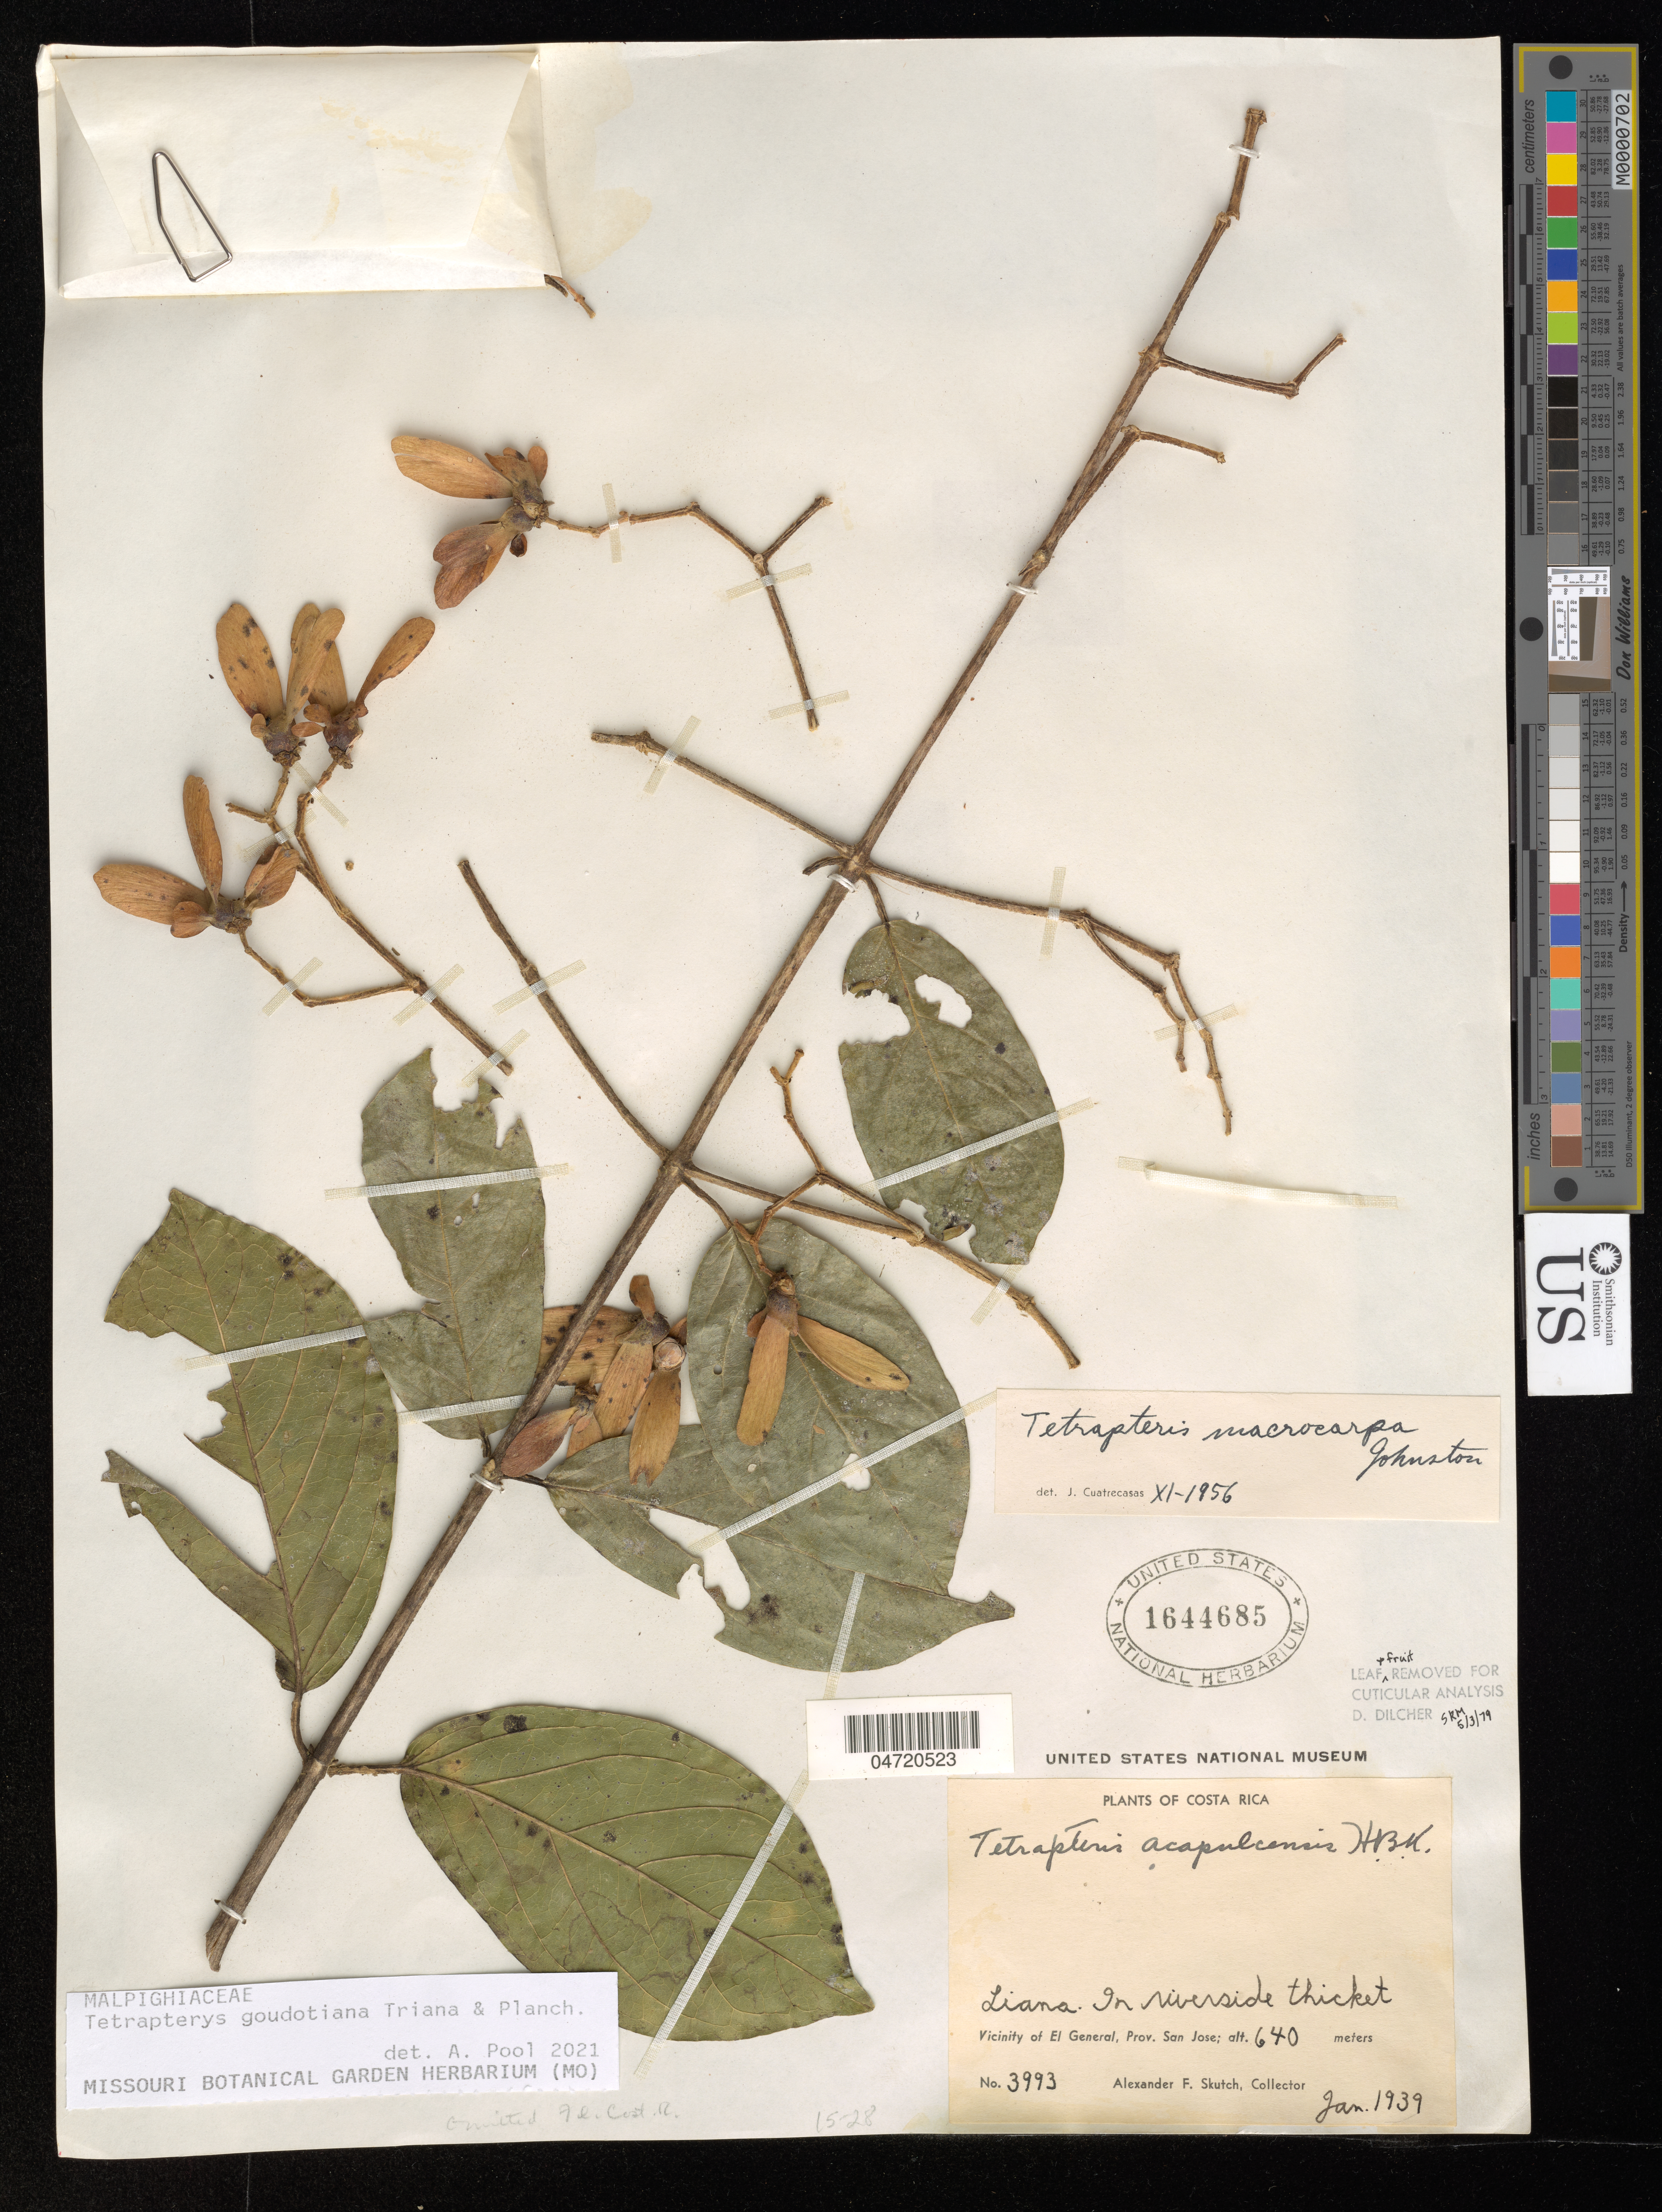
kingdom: Plantae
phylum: Tracheophyta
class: Magnoliopsida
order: Malpighiales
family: Malpighiaceae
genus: Tetrapterys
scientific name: Tetrapterys goudotiana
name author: Triana & Planch.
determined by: Pool, A., (MO), Missouri Botanical Garden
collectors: A. F. Skutch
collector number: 3993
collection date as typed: Jan 1939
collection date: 1939-01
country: Costa Rica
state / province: San José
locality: vicinity of El General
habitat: In riverside thicket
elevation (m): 640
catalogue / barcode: US 1644685